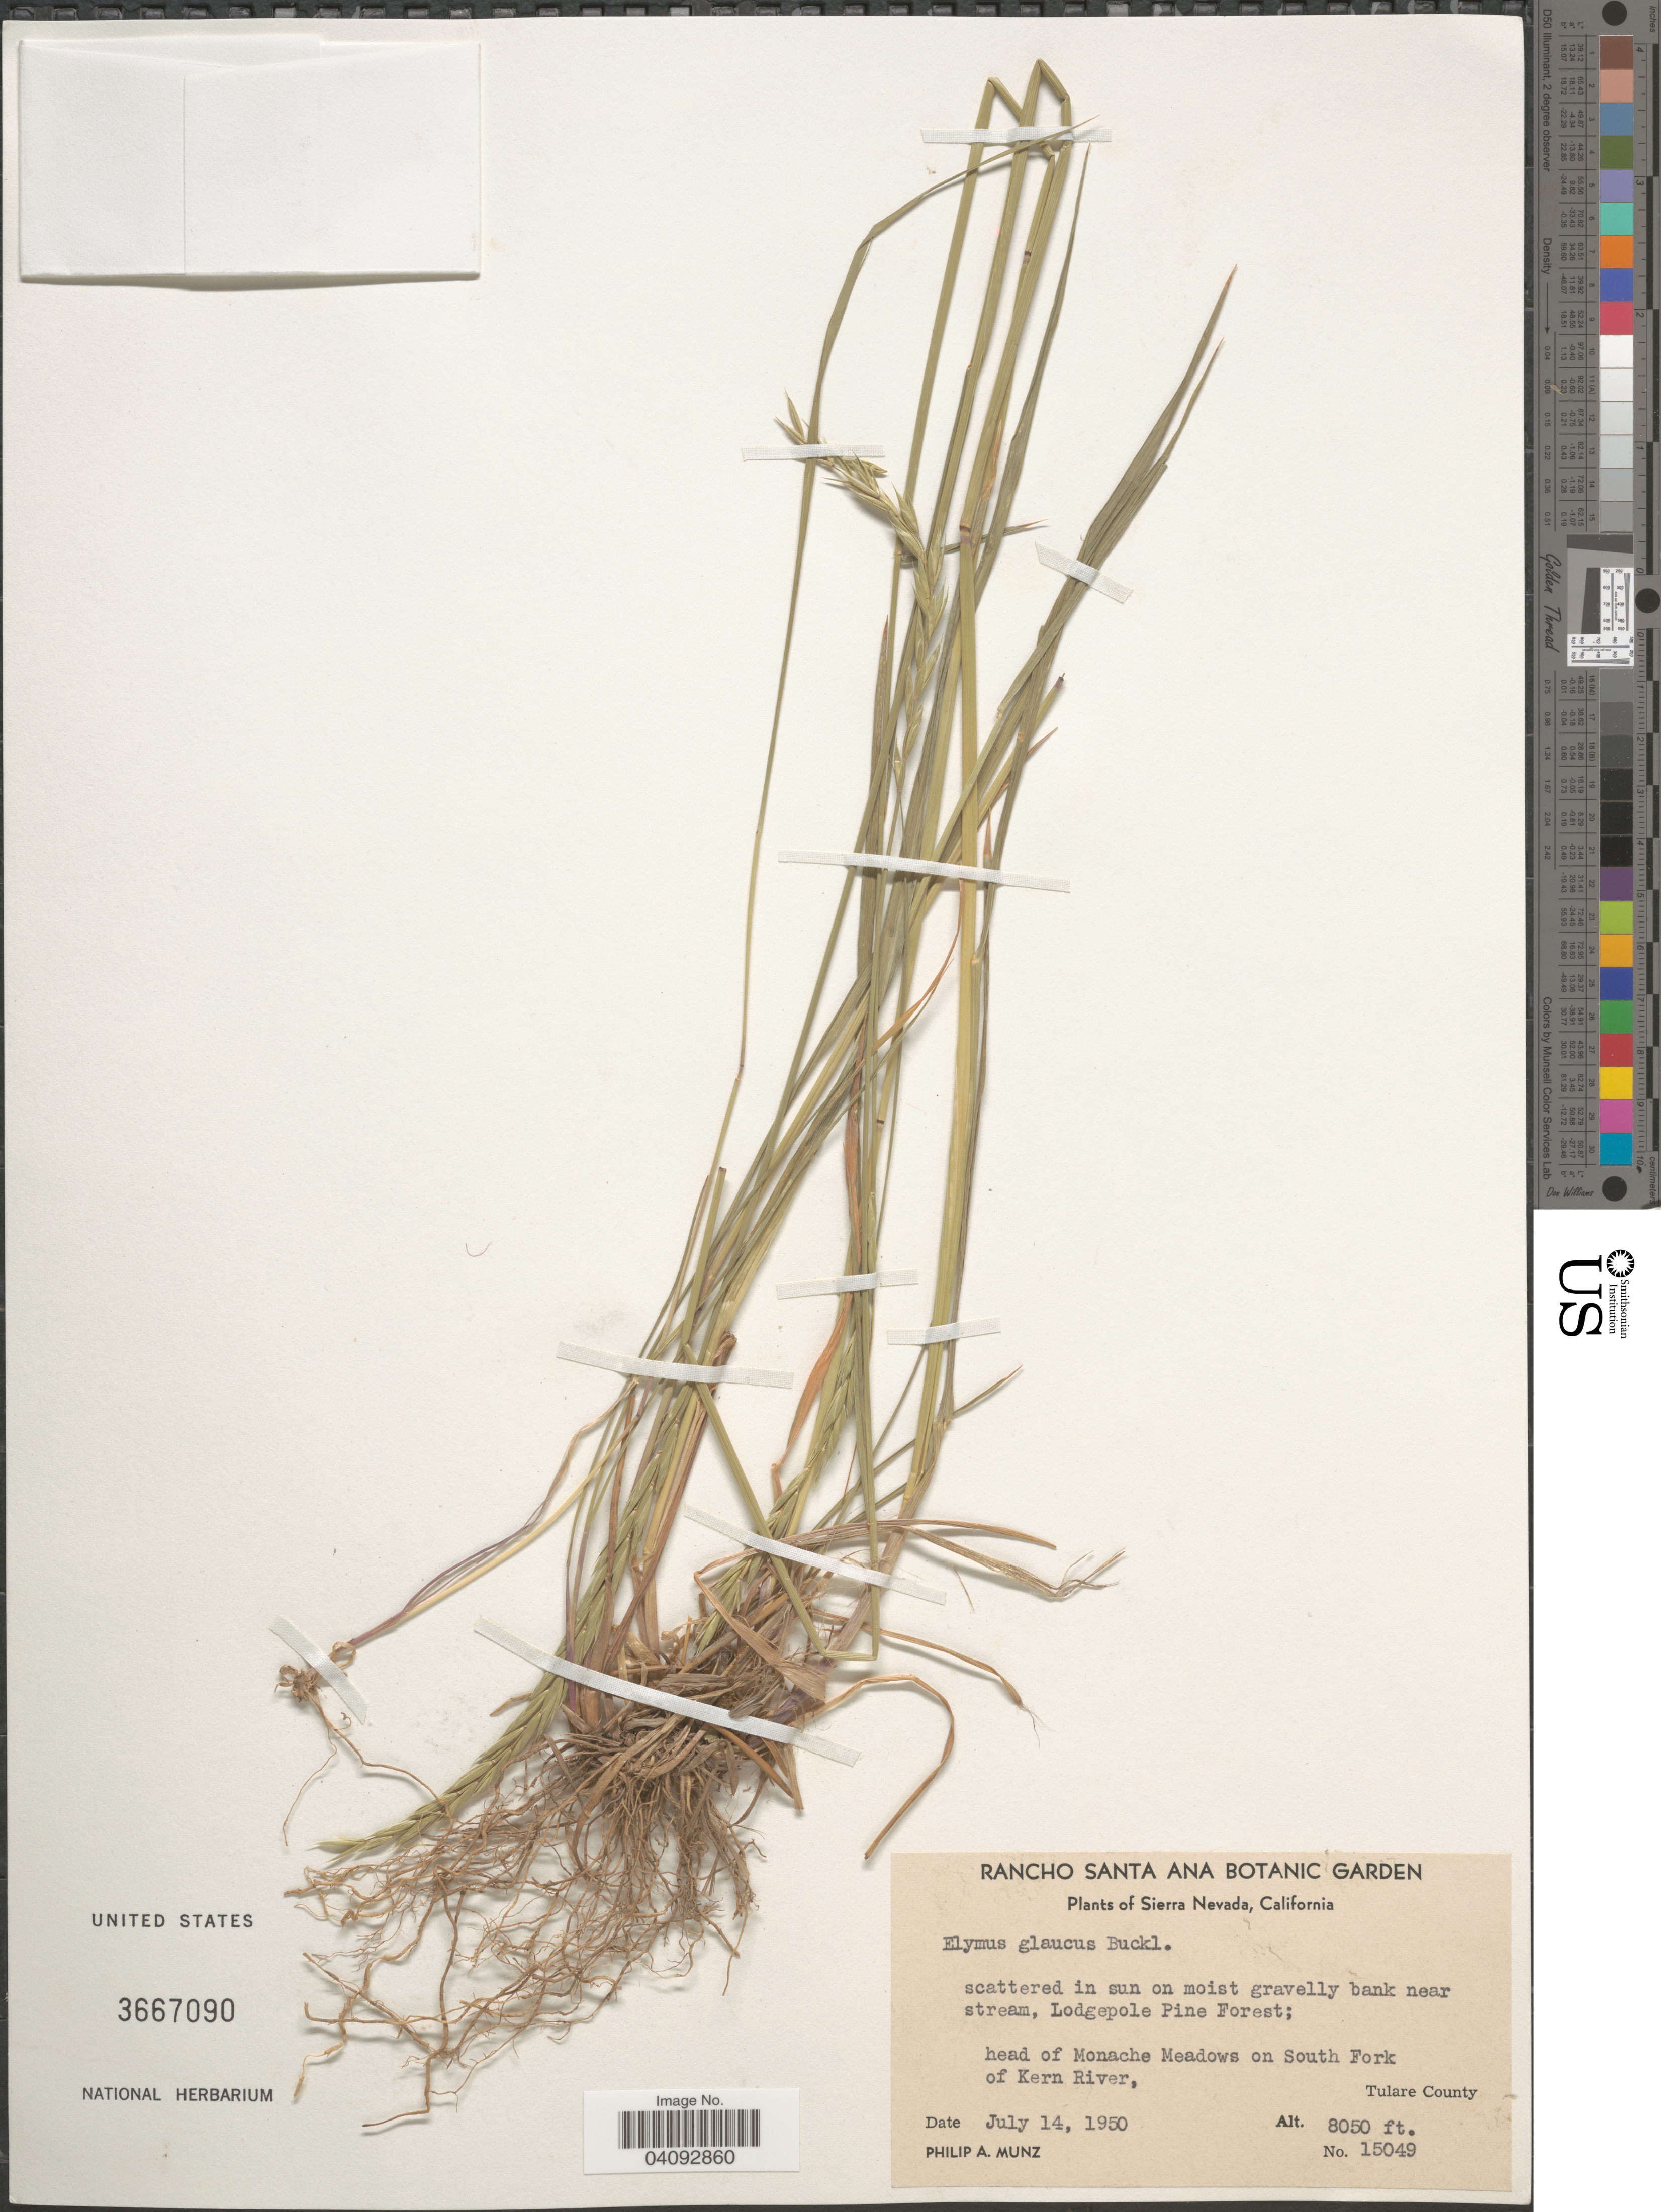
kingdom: Plantae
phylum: Tracheophyta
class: Liliopsida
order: Poales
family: Poaceae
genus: Elymus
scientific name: Elymus glaucus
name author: Buckley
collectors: P. A. Munz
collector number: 15049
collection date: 1950-07-14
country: United States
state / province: California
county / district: Tulare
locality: Sierra Nevada. Scattered in sun on moist gravelly bank near stream, Lodgepole Pine Forest; head of Monache Meadows on South Fork of Kern River, Tulare County.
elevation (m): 2454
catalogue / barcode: US 3667090